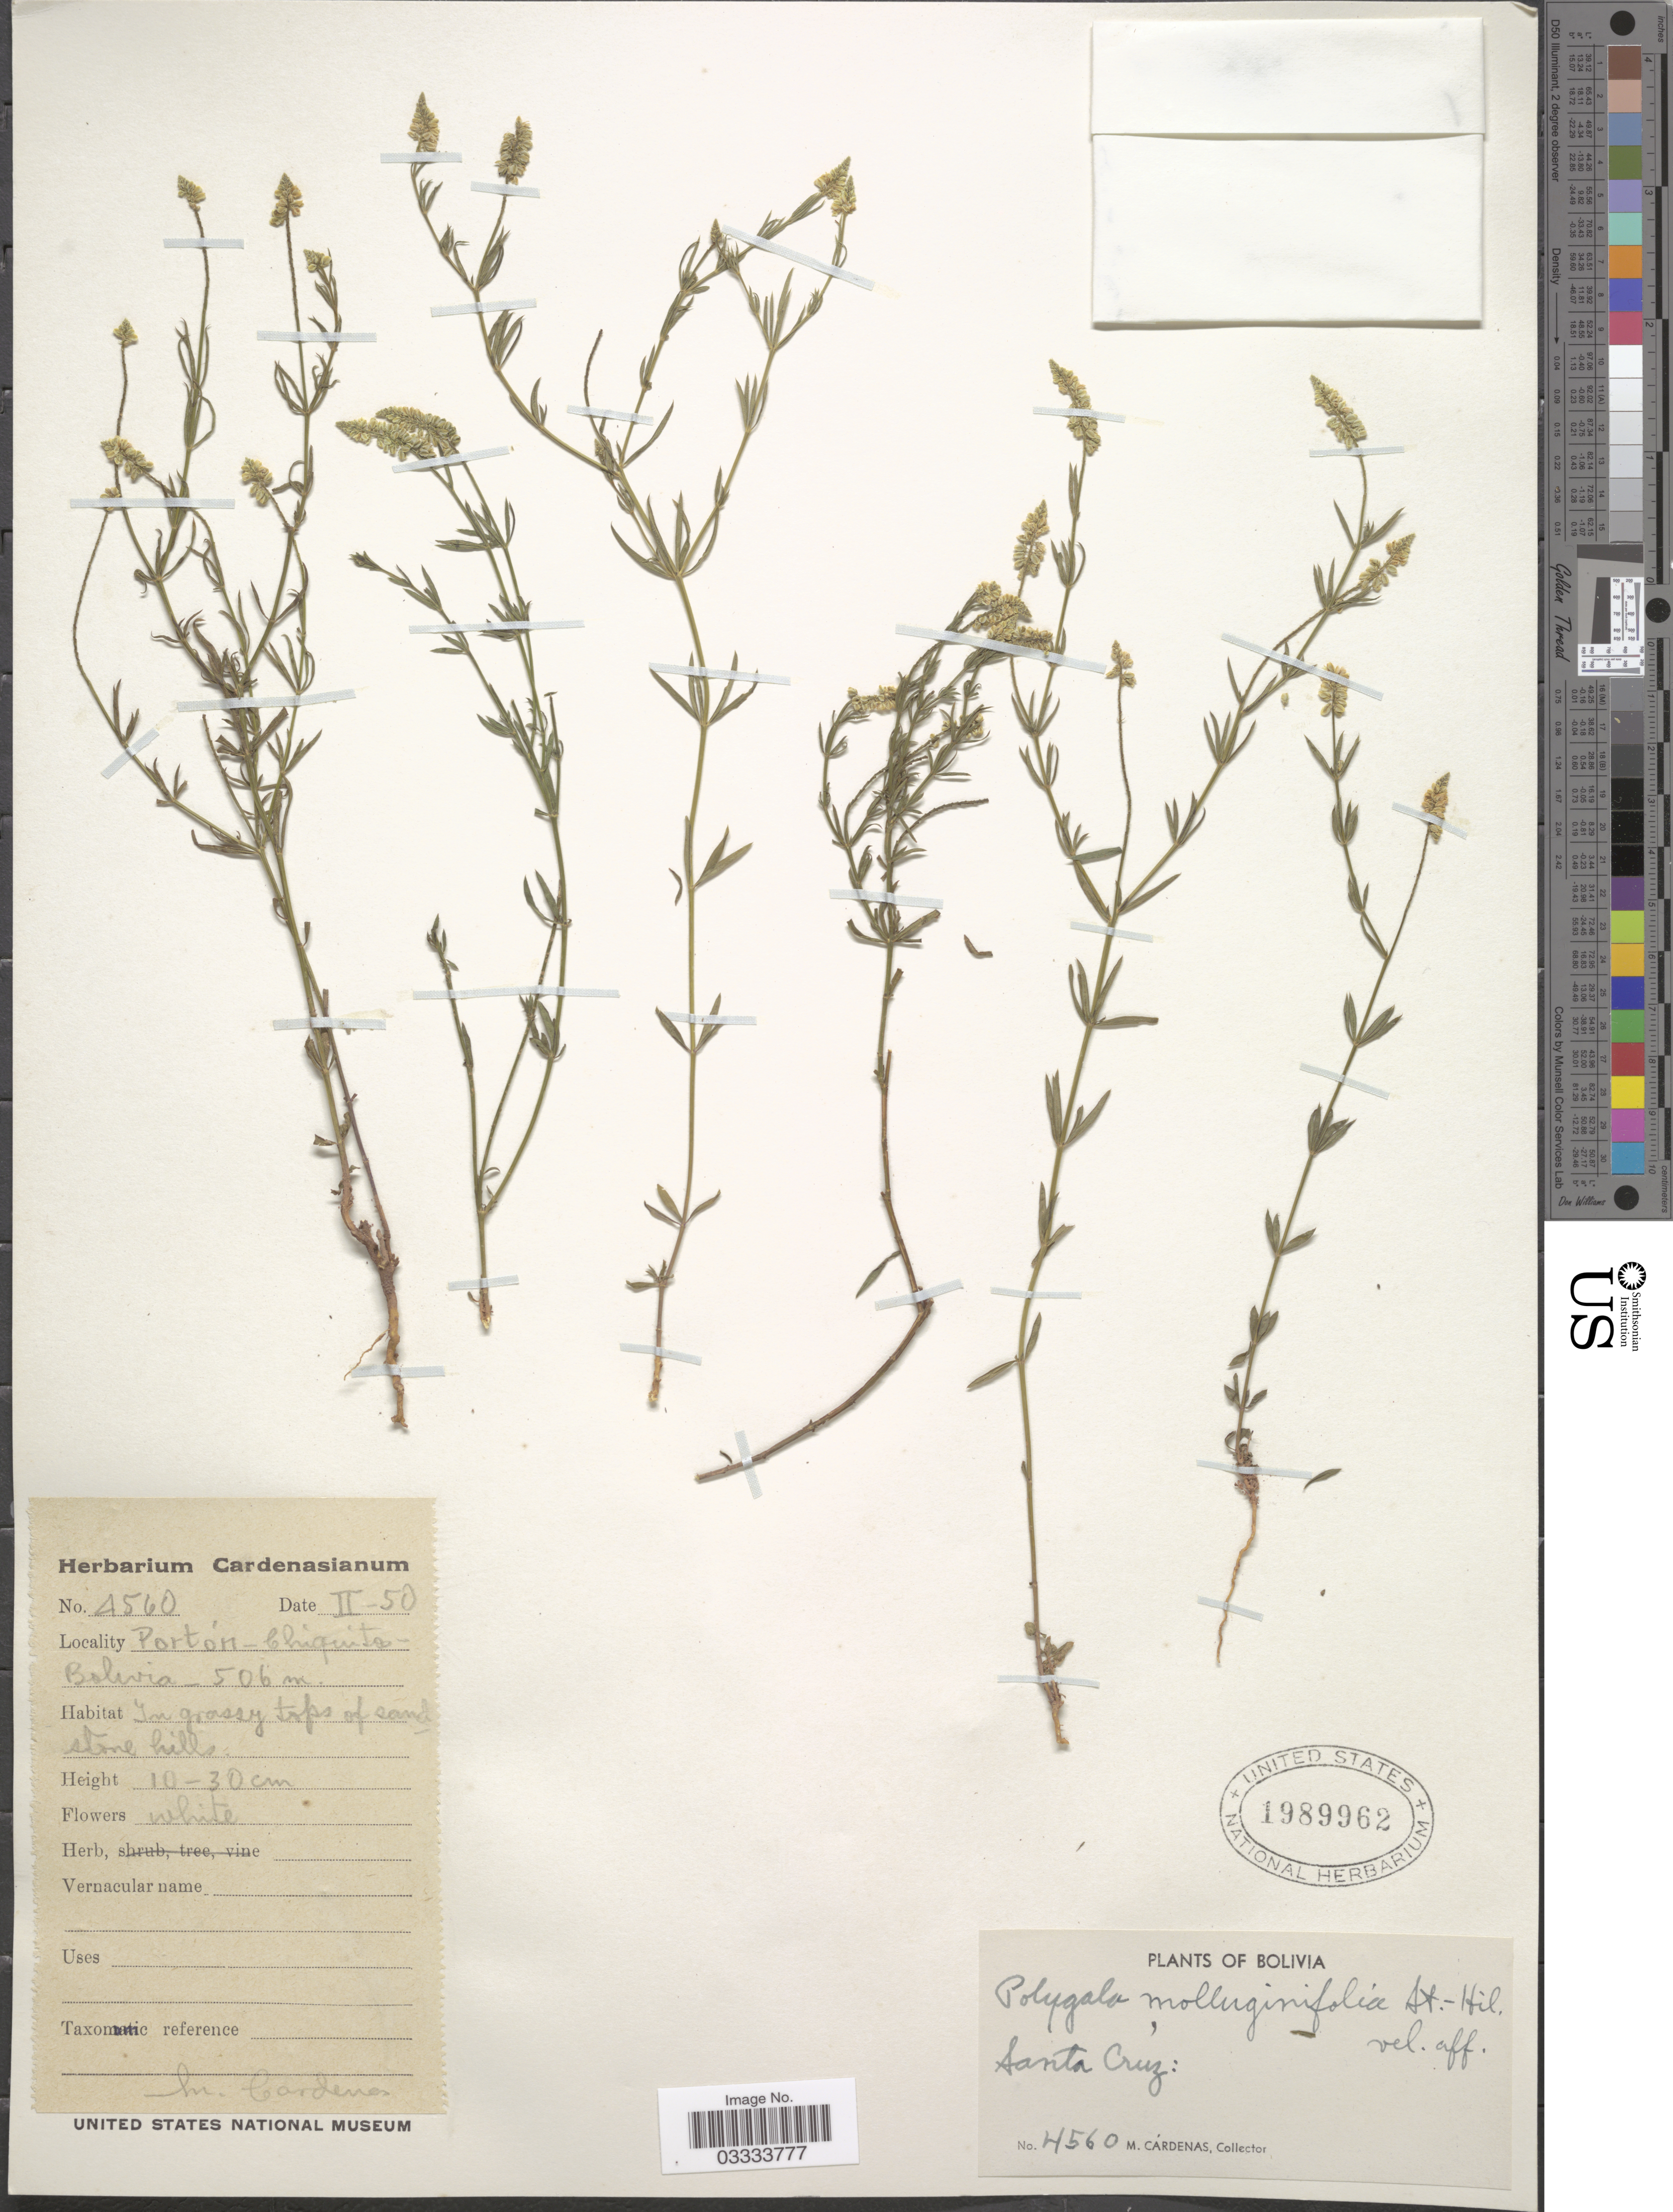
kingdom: Plantae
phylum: Tracheophyta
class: Magnoliopsida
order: Fabales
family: Polygalaceae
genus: Polygala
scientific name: Polygala molluginifolia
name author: A. St.-Hil. & Moq.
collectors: M. Cárdenas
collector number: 4560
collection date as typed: Transcribed d/m/y: /2/50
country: Bolivia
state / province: Santa Cruz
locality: Portón - Chiquita.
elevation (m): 506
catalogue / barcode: US 1989962